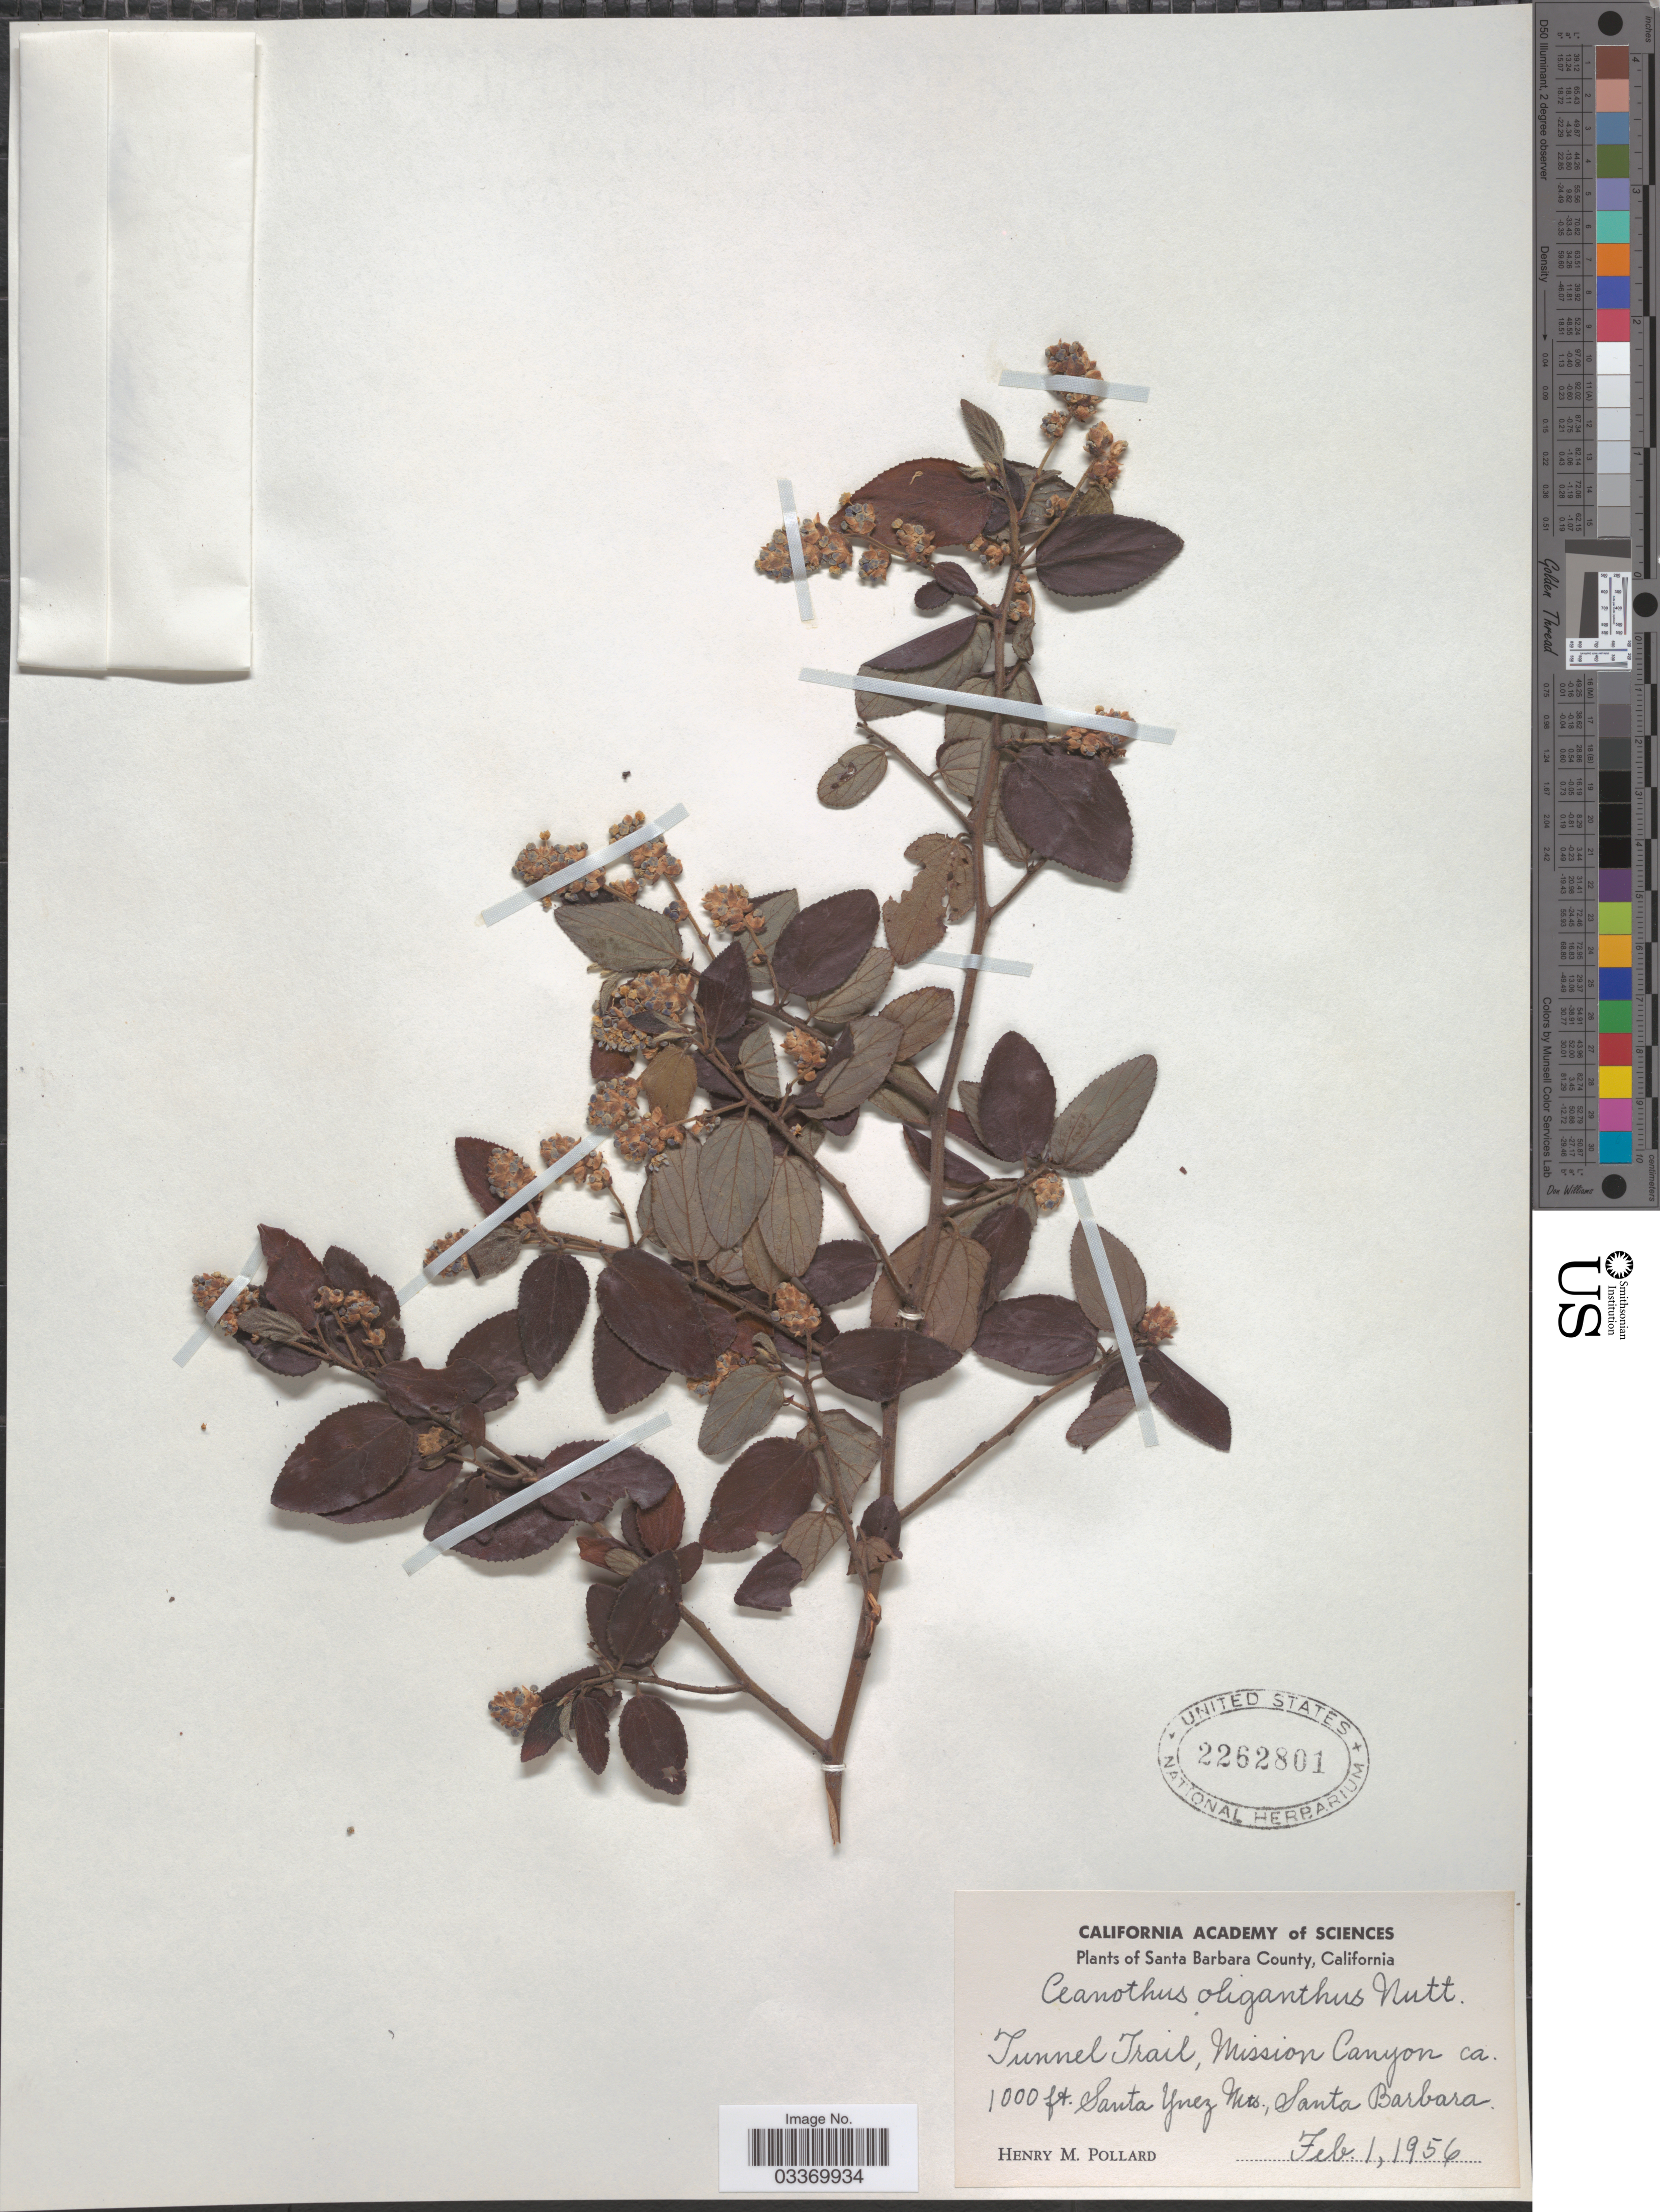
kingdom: Plantae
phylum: Tracheophyta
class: Magnoliopsida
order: Rosales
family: Rhamnaceae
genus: Ceanothus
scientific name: Ceanothus oliganthus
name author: Nutt.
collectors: H. M. Pollard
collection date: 1956-02-01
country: United States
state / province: California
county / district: Santa Barbara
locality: Tunnel Trail, Mission Canyon. Santa Ynez Mts., Santa Barbara.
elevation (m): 305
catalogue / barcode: US 2262801